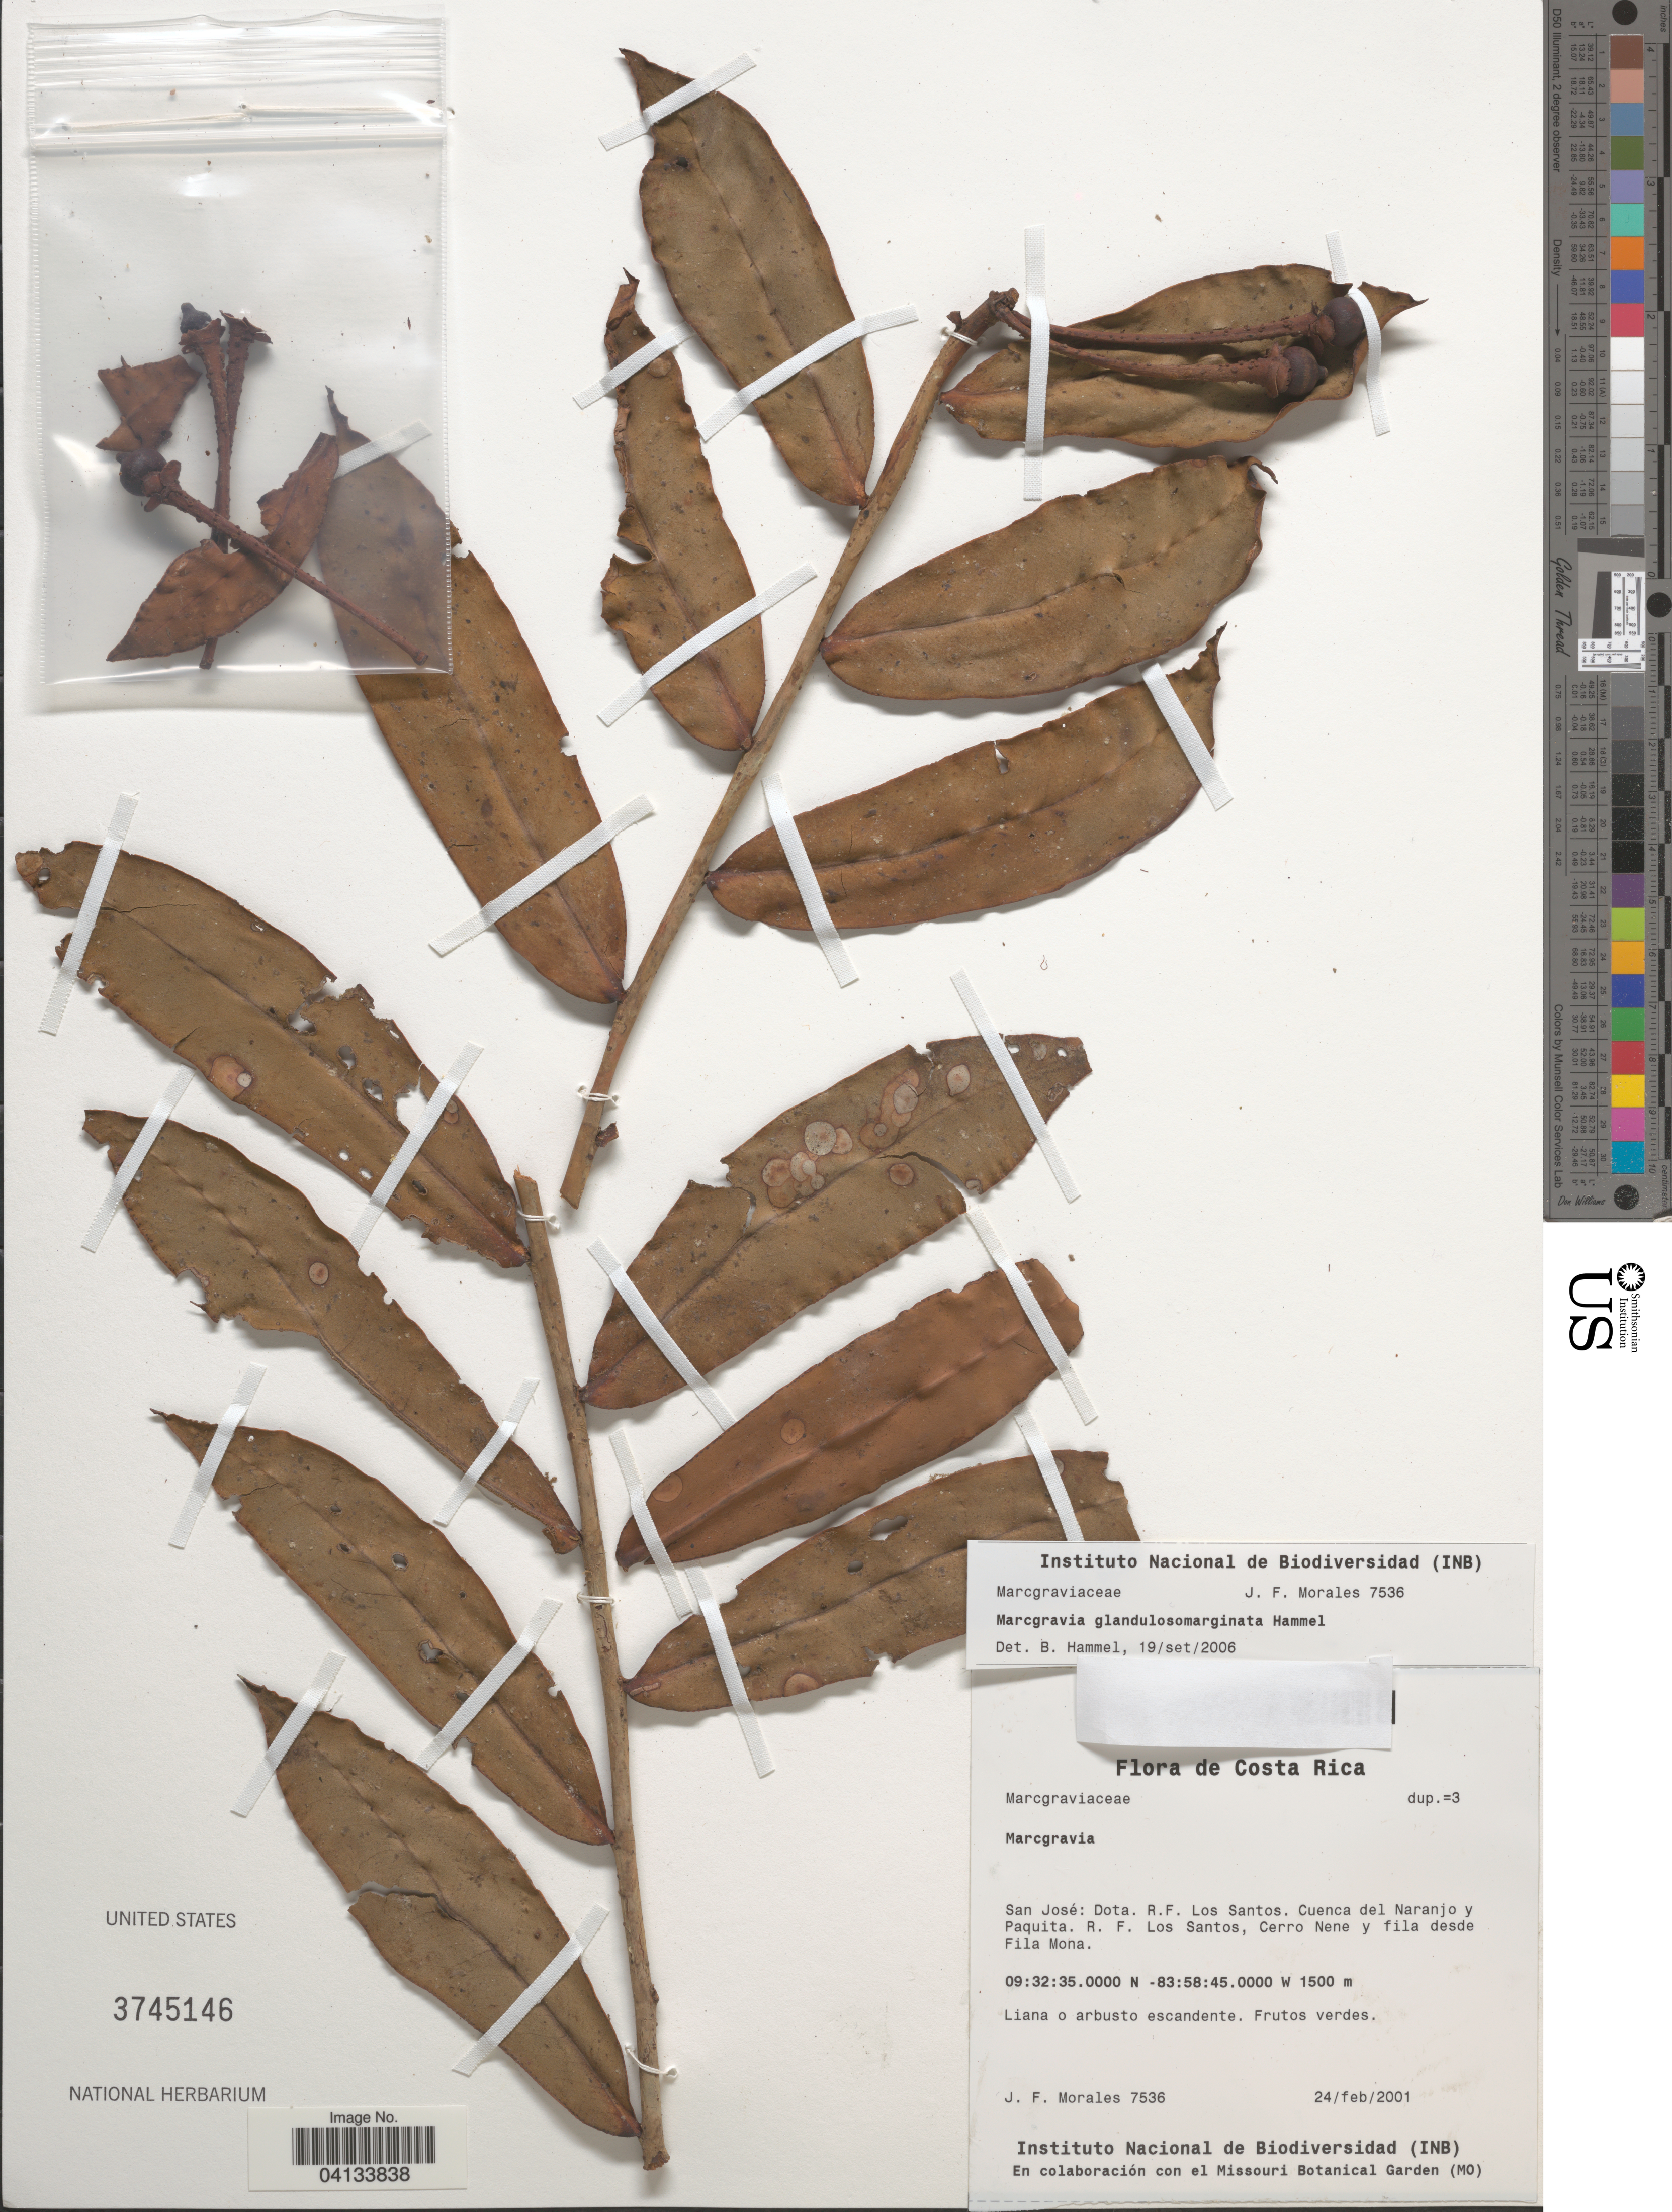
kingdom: Plantae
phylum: Tracheophyta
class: Magnoliopsida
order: Ericales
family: Marcgraviaceae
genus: Marcgravia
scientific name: Marcgravia glandulosomarginata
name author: Hammel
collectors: J. Morales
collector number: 7536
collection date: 2001-02-24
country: Costa Rica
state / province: San José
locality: Dota. R.F. Los Santos. Cuenca del Naranjo y Paquita. R. F. Los Santos, Cerro Nene y fila desde Fila Mona.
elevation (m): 1500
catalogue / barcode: US 3745146